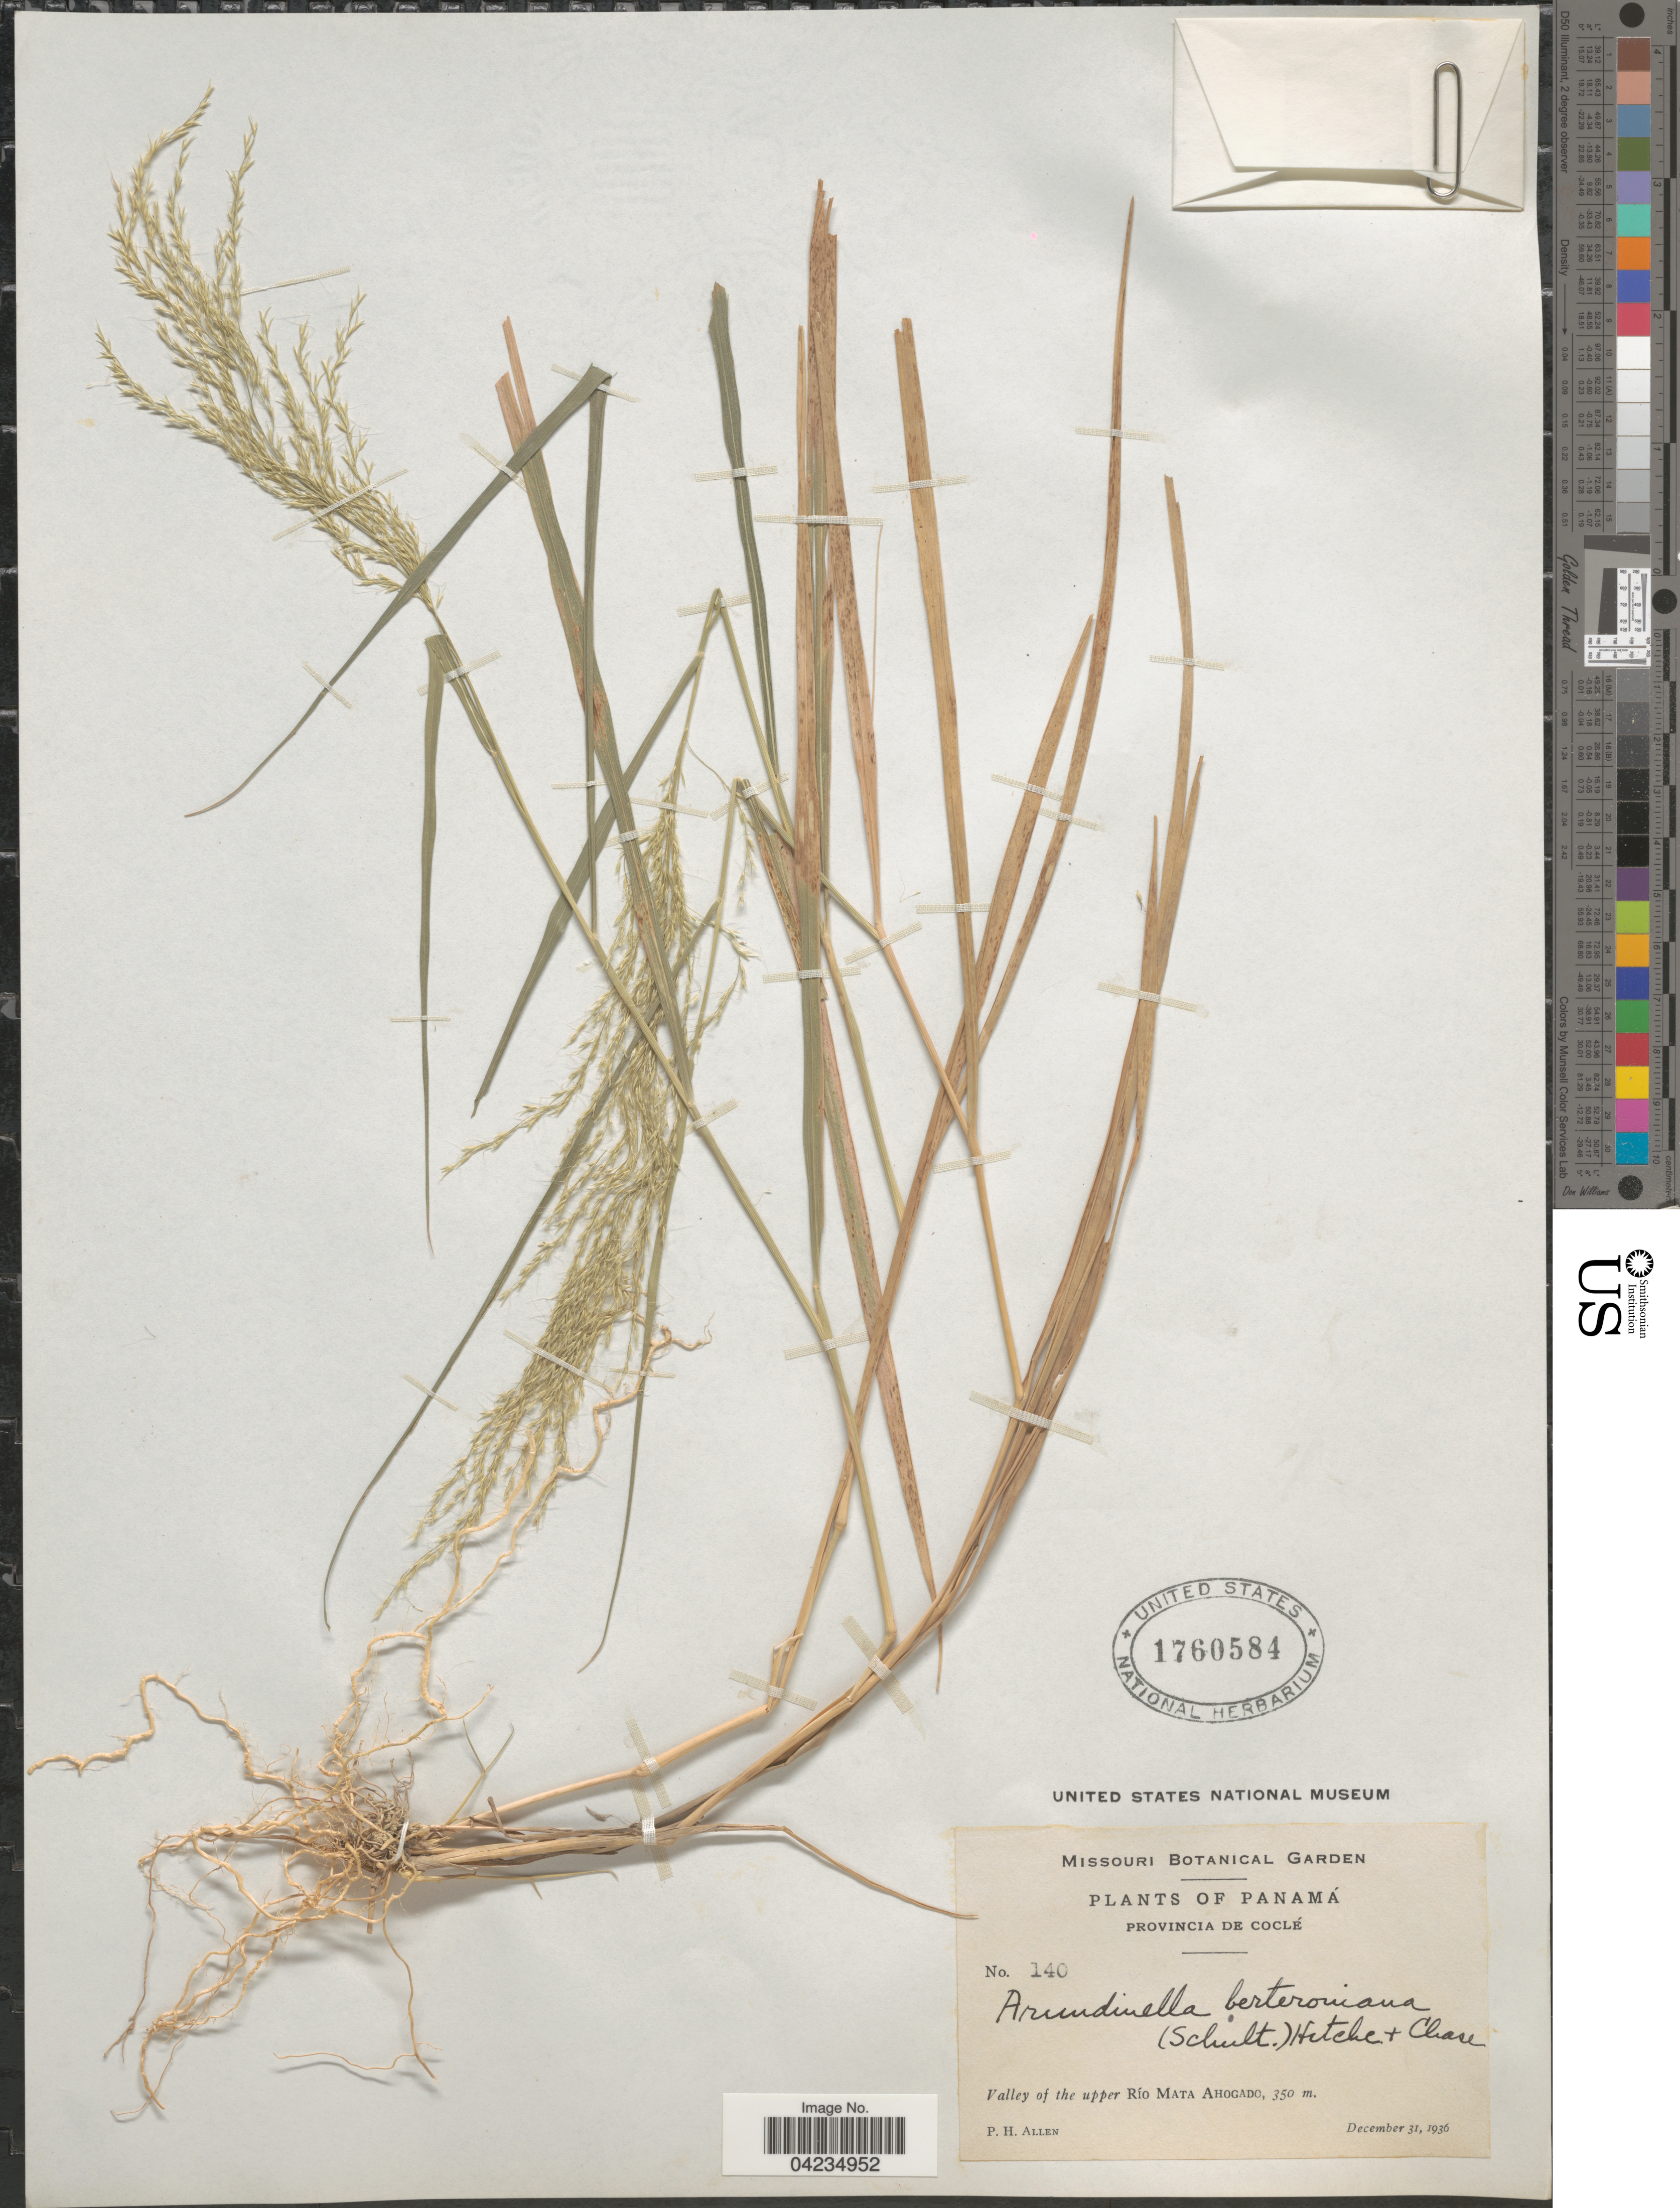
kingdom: Plantae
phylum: Tracheophyta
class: Liliopsida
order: Poales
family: Poaceae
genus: Arundinella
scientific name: Arundinella berteroniana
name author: (Schult.) Hitchc. & Chase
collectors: P. H. Allen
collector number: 140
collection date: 1936-12-31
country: Panama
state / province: Cocle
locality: Valley of the upper Río Mata Ahogado.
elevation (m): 350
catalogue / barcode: US 1760584